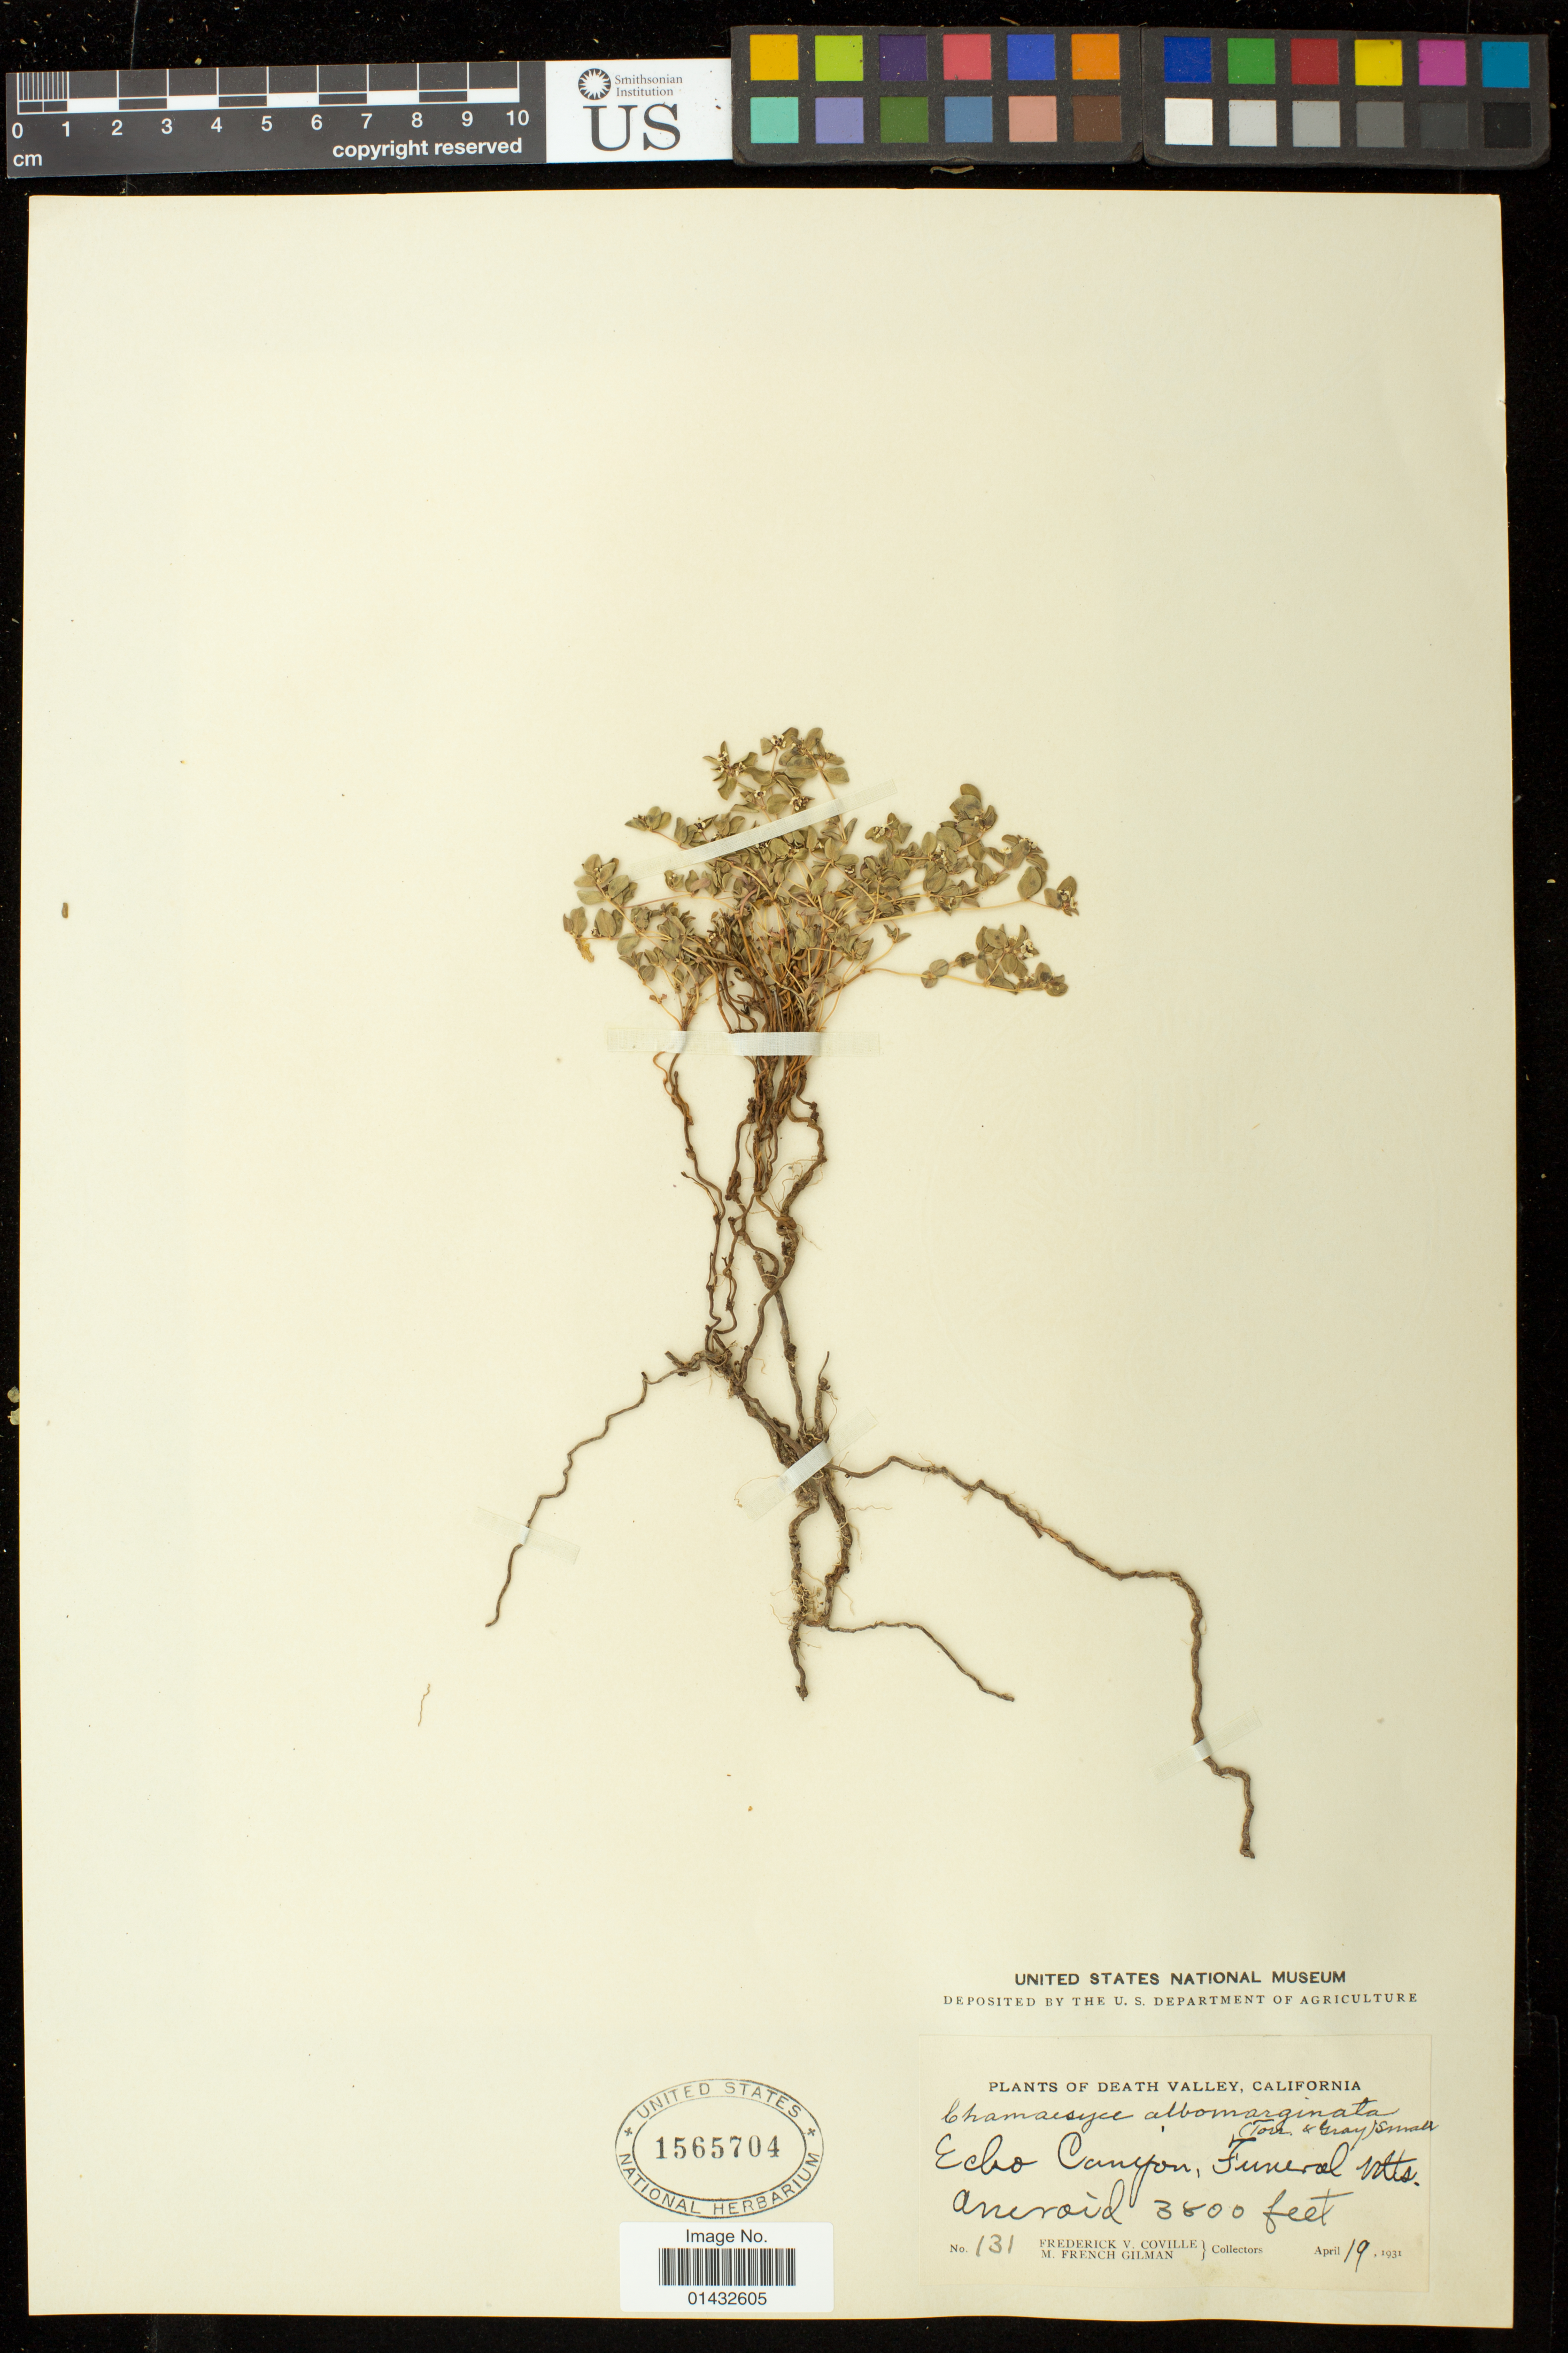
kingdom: Plantae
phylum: Tracheophyta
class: Magnoliopsida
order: Malpighiales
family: Euphorbiaceae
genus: Euphorbia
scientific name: Euphorbia albomarginata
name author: Torr. & A. Gray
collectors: F. V. Coville & M. F. Gilman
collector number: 131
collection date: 1931-04-19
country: United States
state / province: California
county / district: Inyo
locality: Echo Canyon, Funeral Mts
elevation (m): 1158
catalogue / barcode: US 1565704